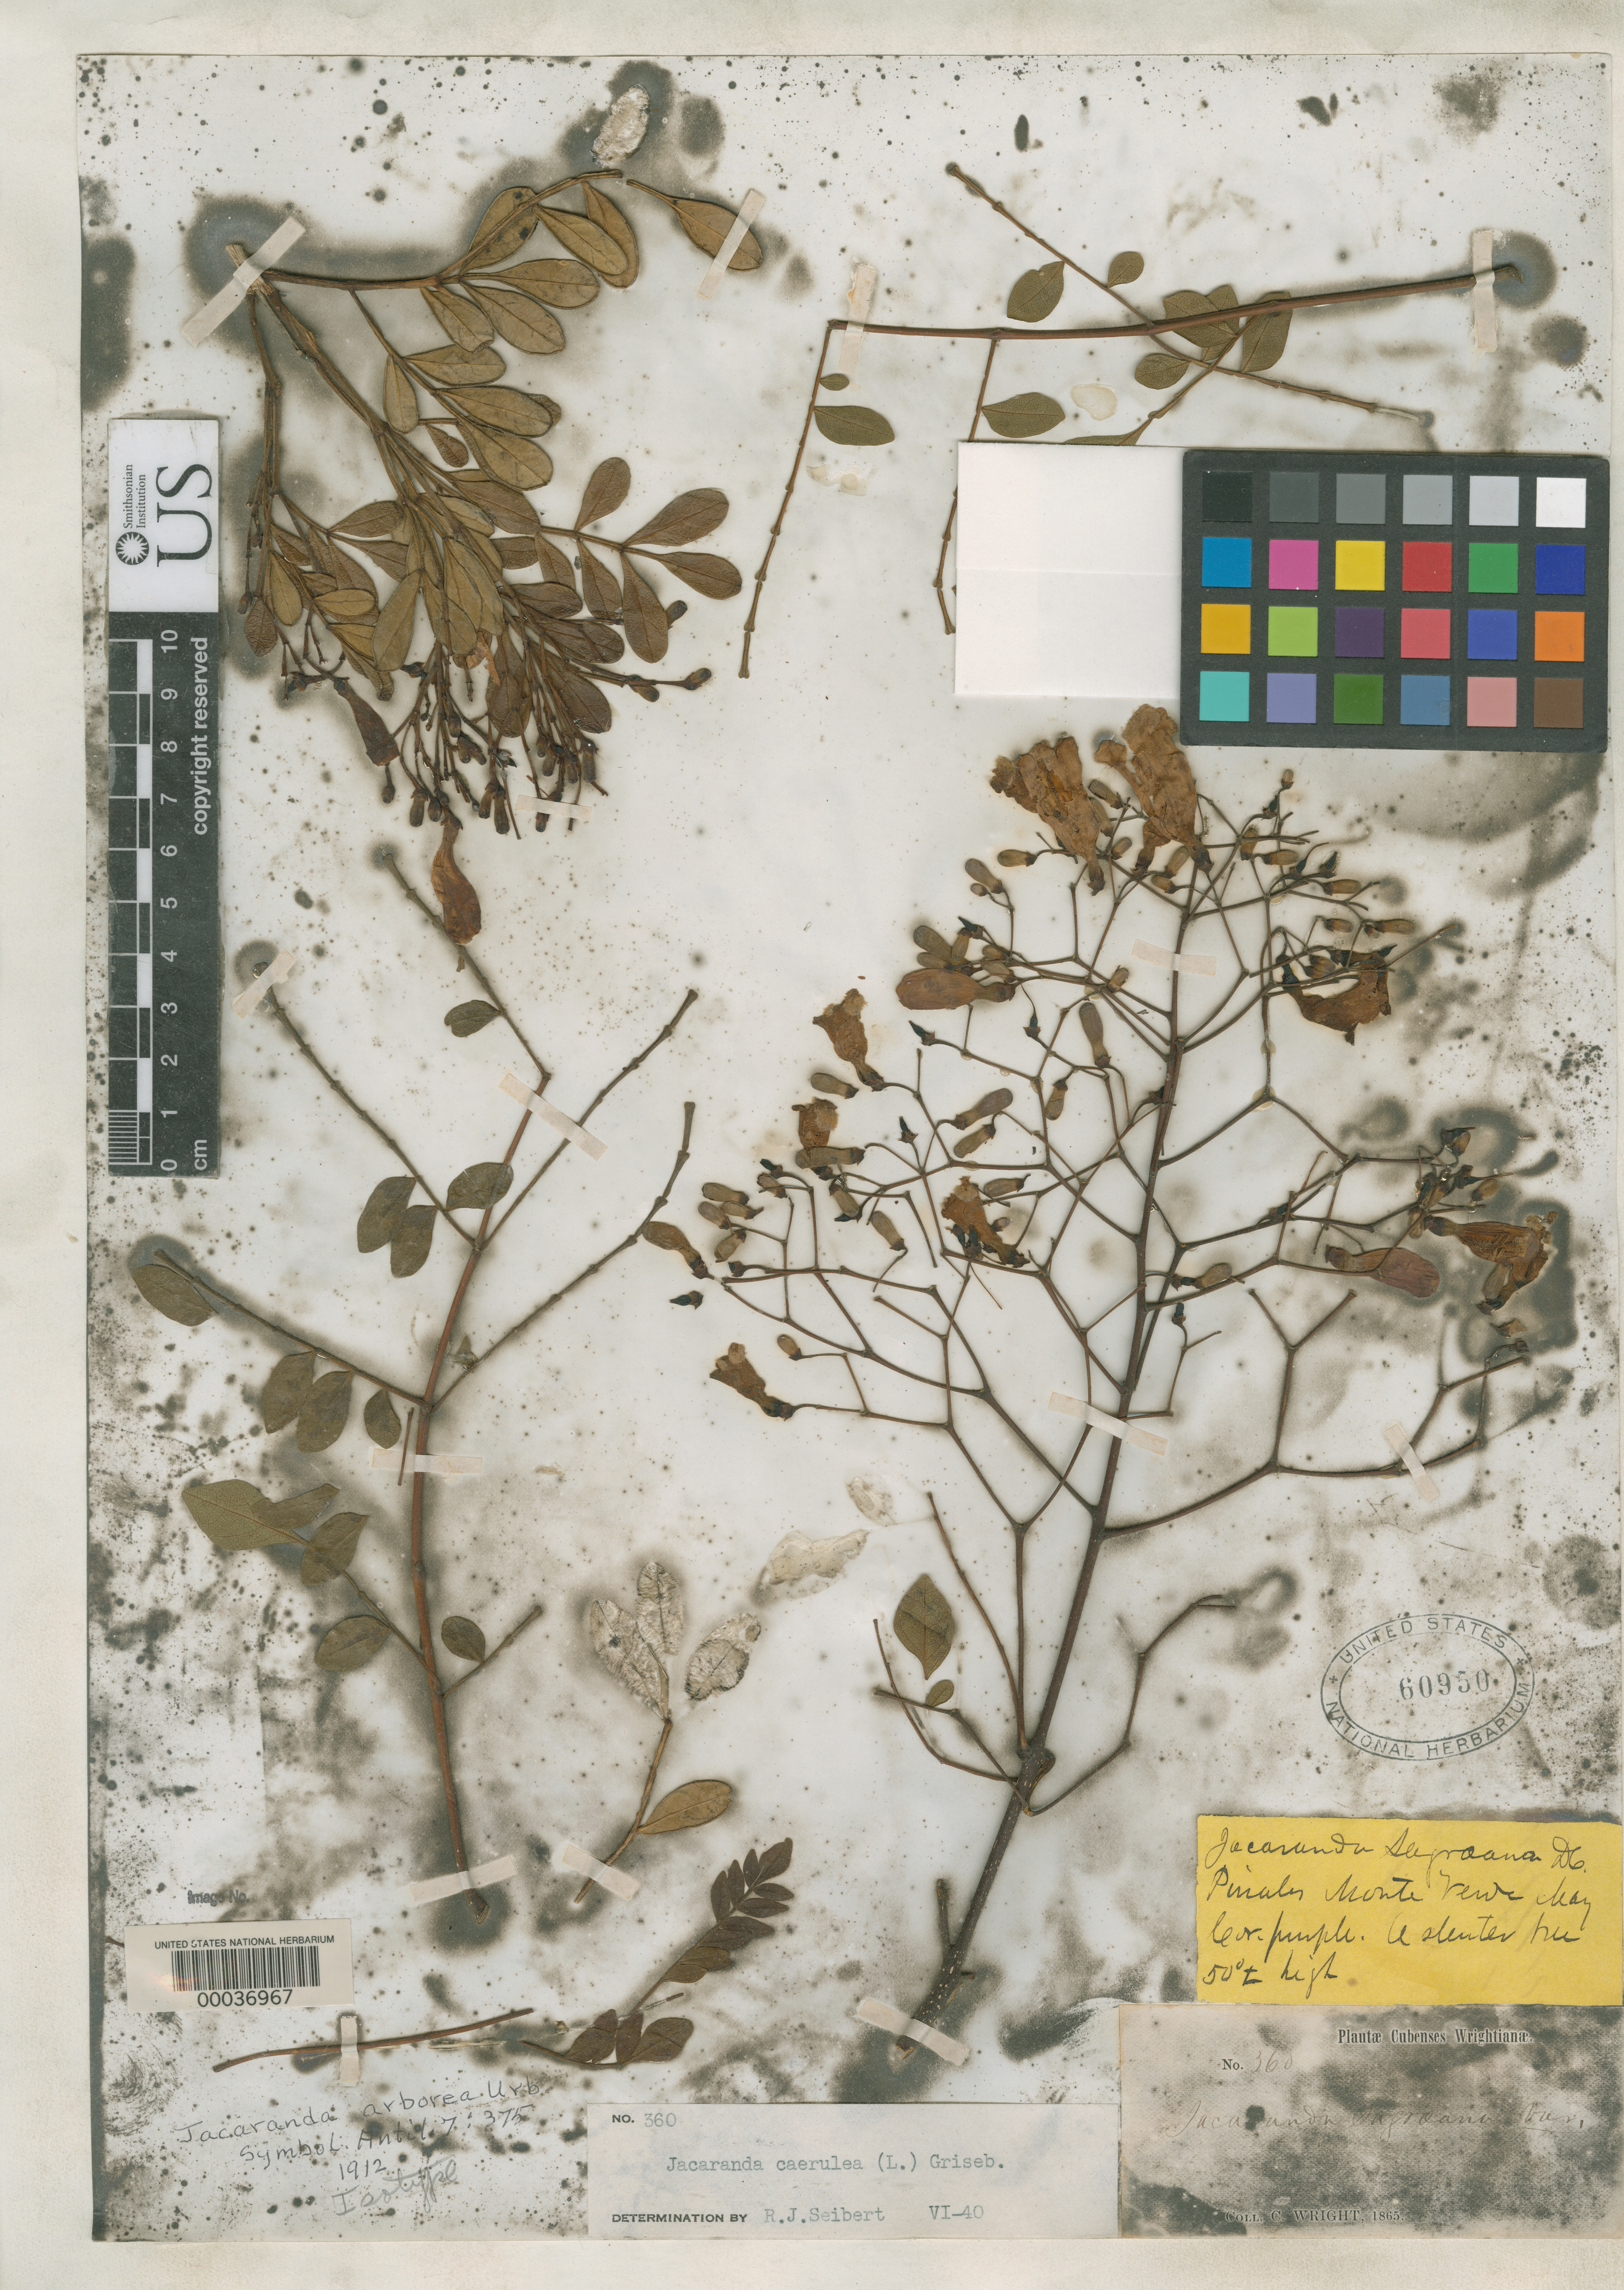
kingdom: Plantae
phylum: Tracheophyta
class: Magnoliopsida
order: Lamiales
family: Bignoniaceae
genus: Jacaranda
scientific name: Jacaranda arborea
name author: Urb.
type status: Isotype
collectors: C. Wright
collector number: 360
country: Cuba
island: Greater Antilles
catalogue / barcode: US 60950